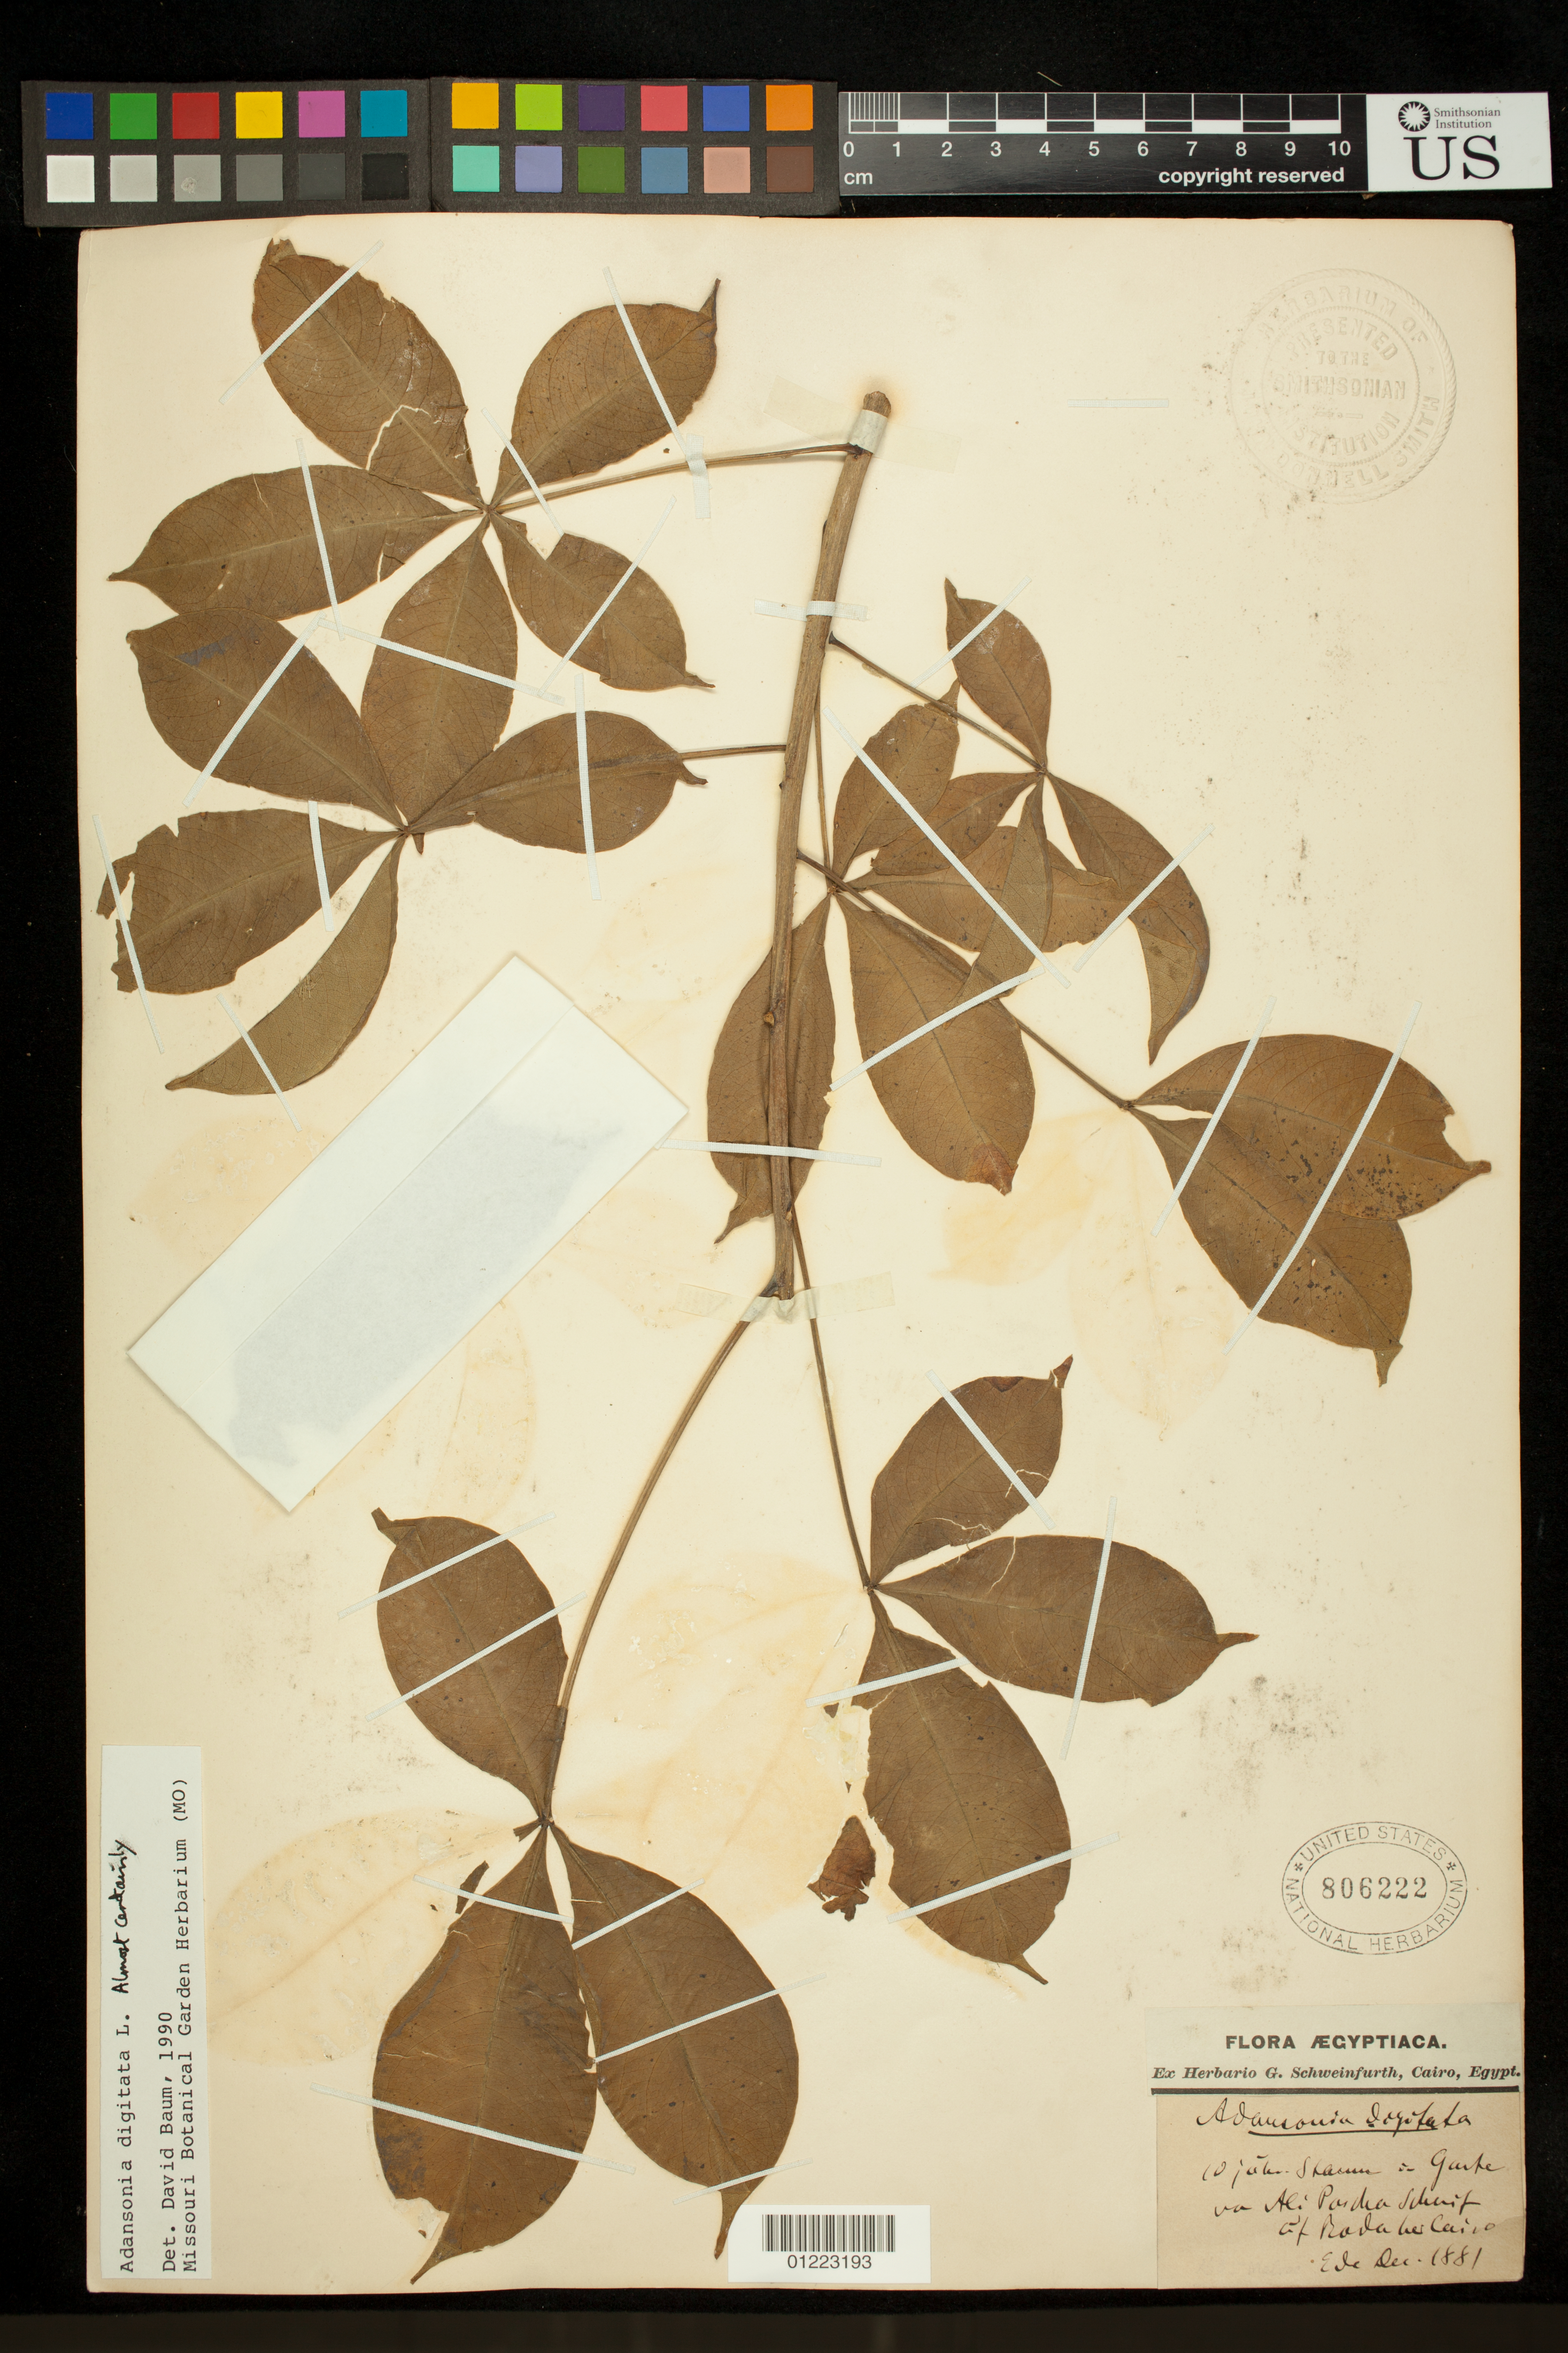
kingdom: Plantae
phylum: Tracheophyta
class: Magnoliopsida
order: Malvales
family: Malvaceae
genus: Adansonia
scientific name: Adansonia digitata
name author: L.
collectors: ex herb. G. Schweinfurth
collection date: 1881-12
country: Egypt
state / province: Al Qahirah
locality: Ali Pascha Scherif auf Bada bei Cairo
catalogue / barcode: US 806222